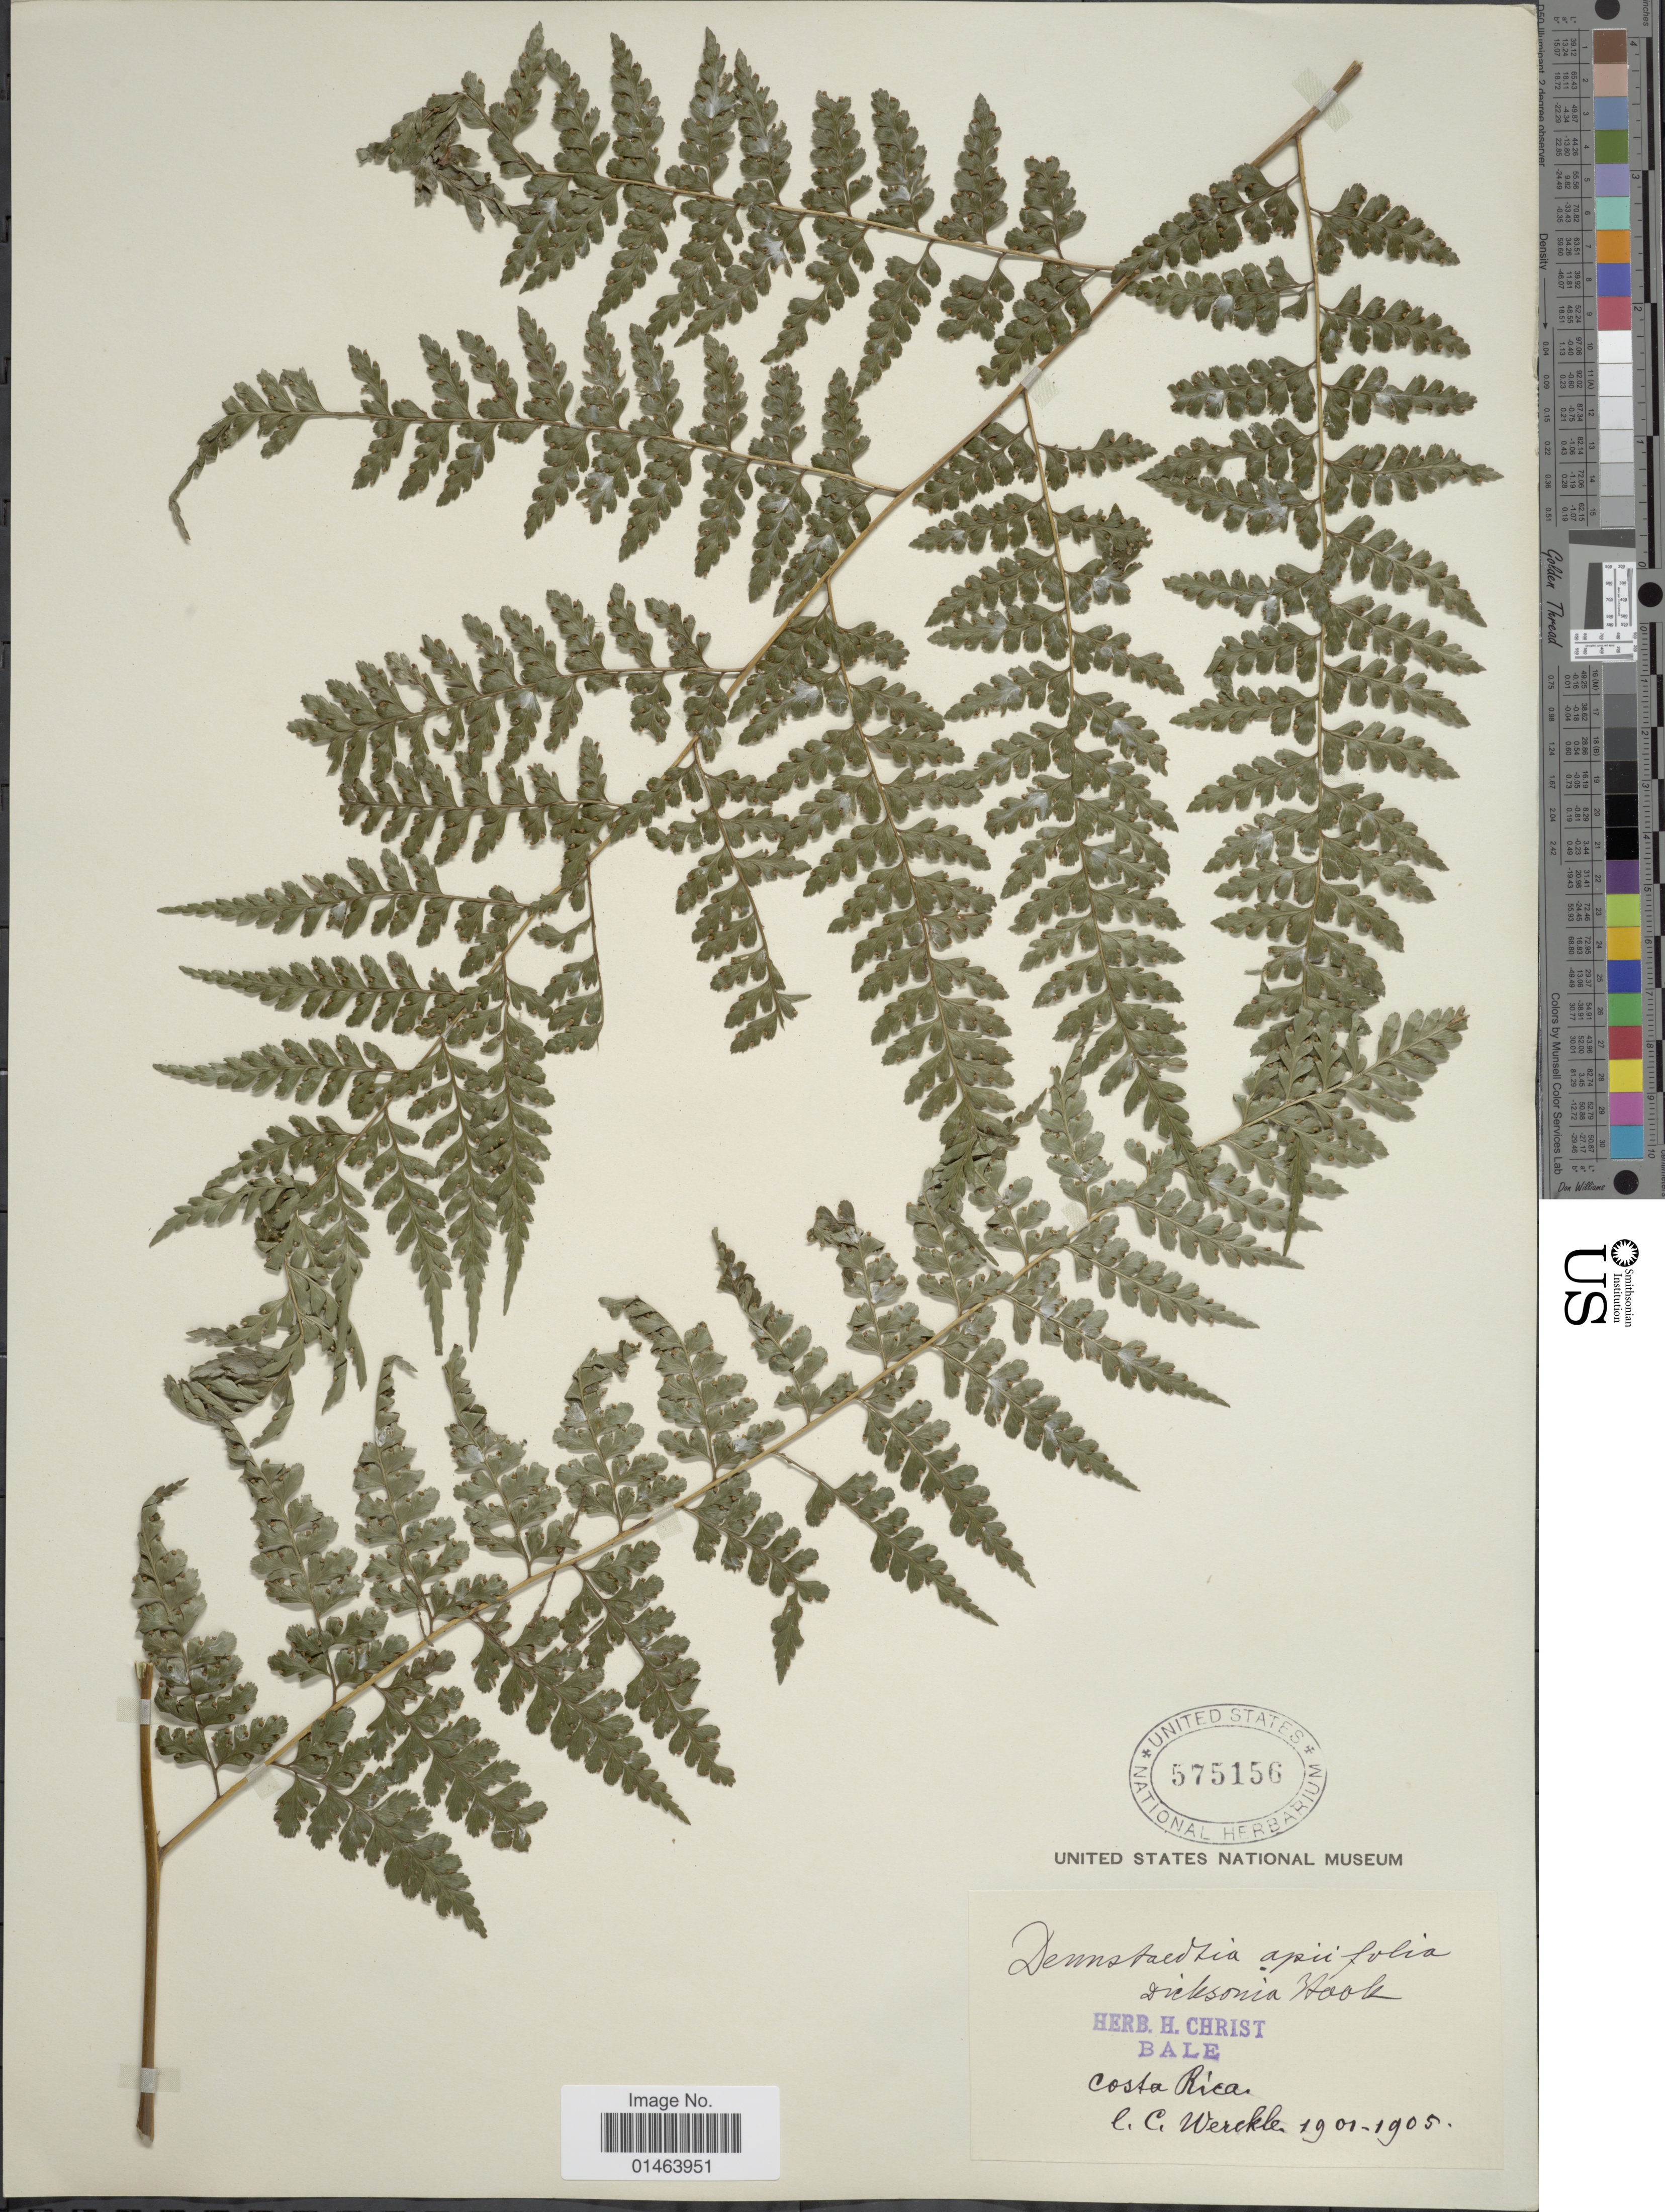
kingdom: Plantae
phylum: Tracheophyta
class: Polypodiopsida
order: Polypodiales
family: Dennstaedtiaceae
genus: Dennstaedtia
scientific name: Dennstaedtia bipinnata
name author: (Cav.) Maxon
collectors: C. C Wercklé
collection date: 1901/1905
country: Costa Rica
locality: Costa Rica.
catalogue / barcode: US 575156